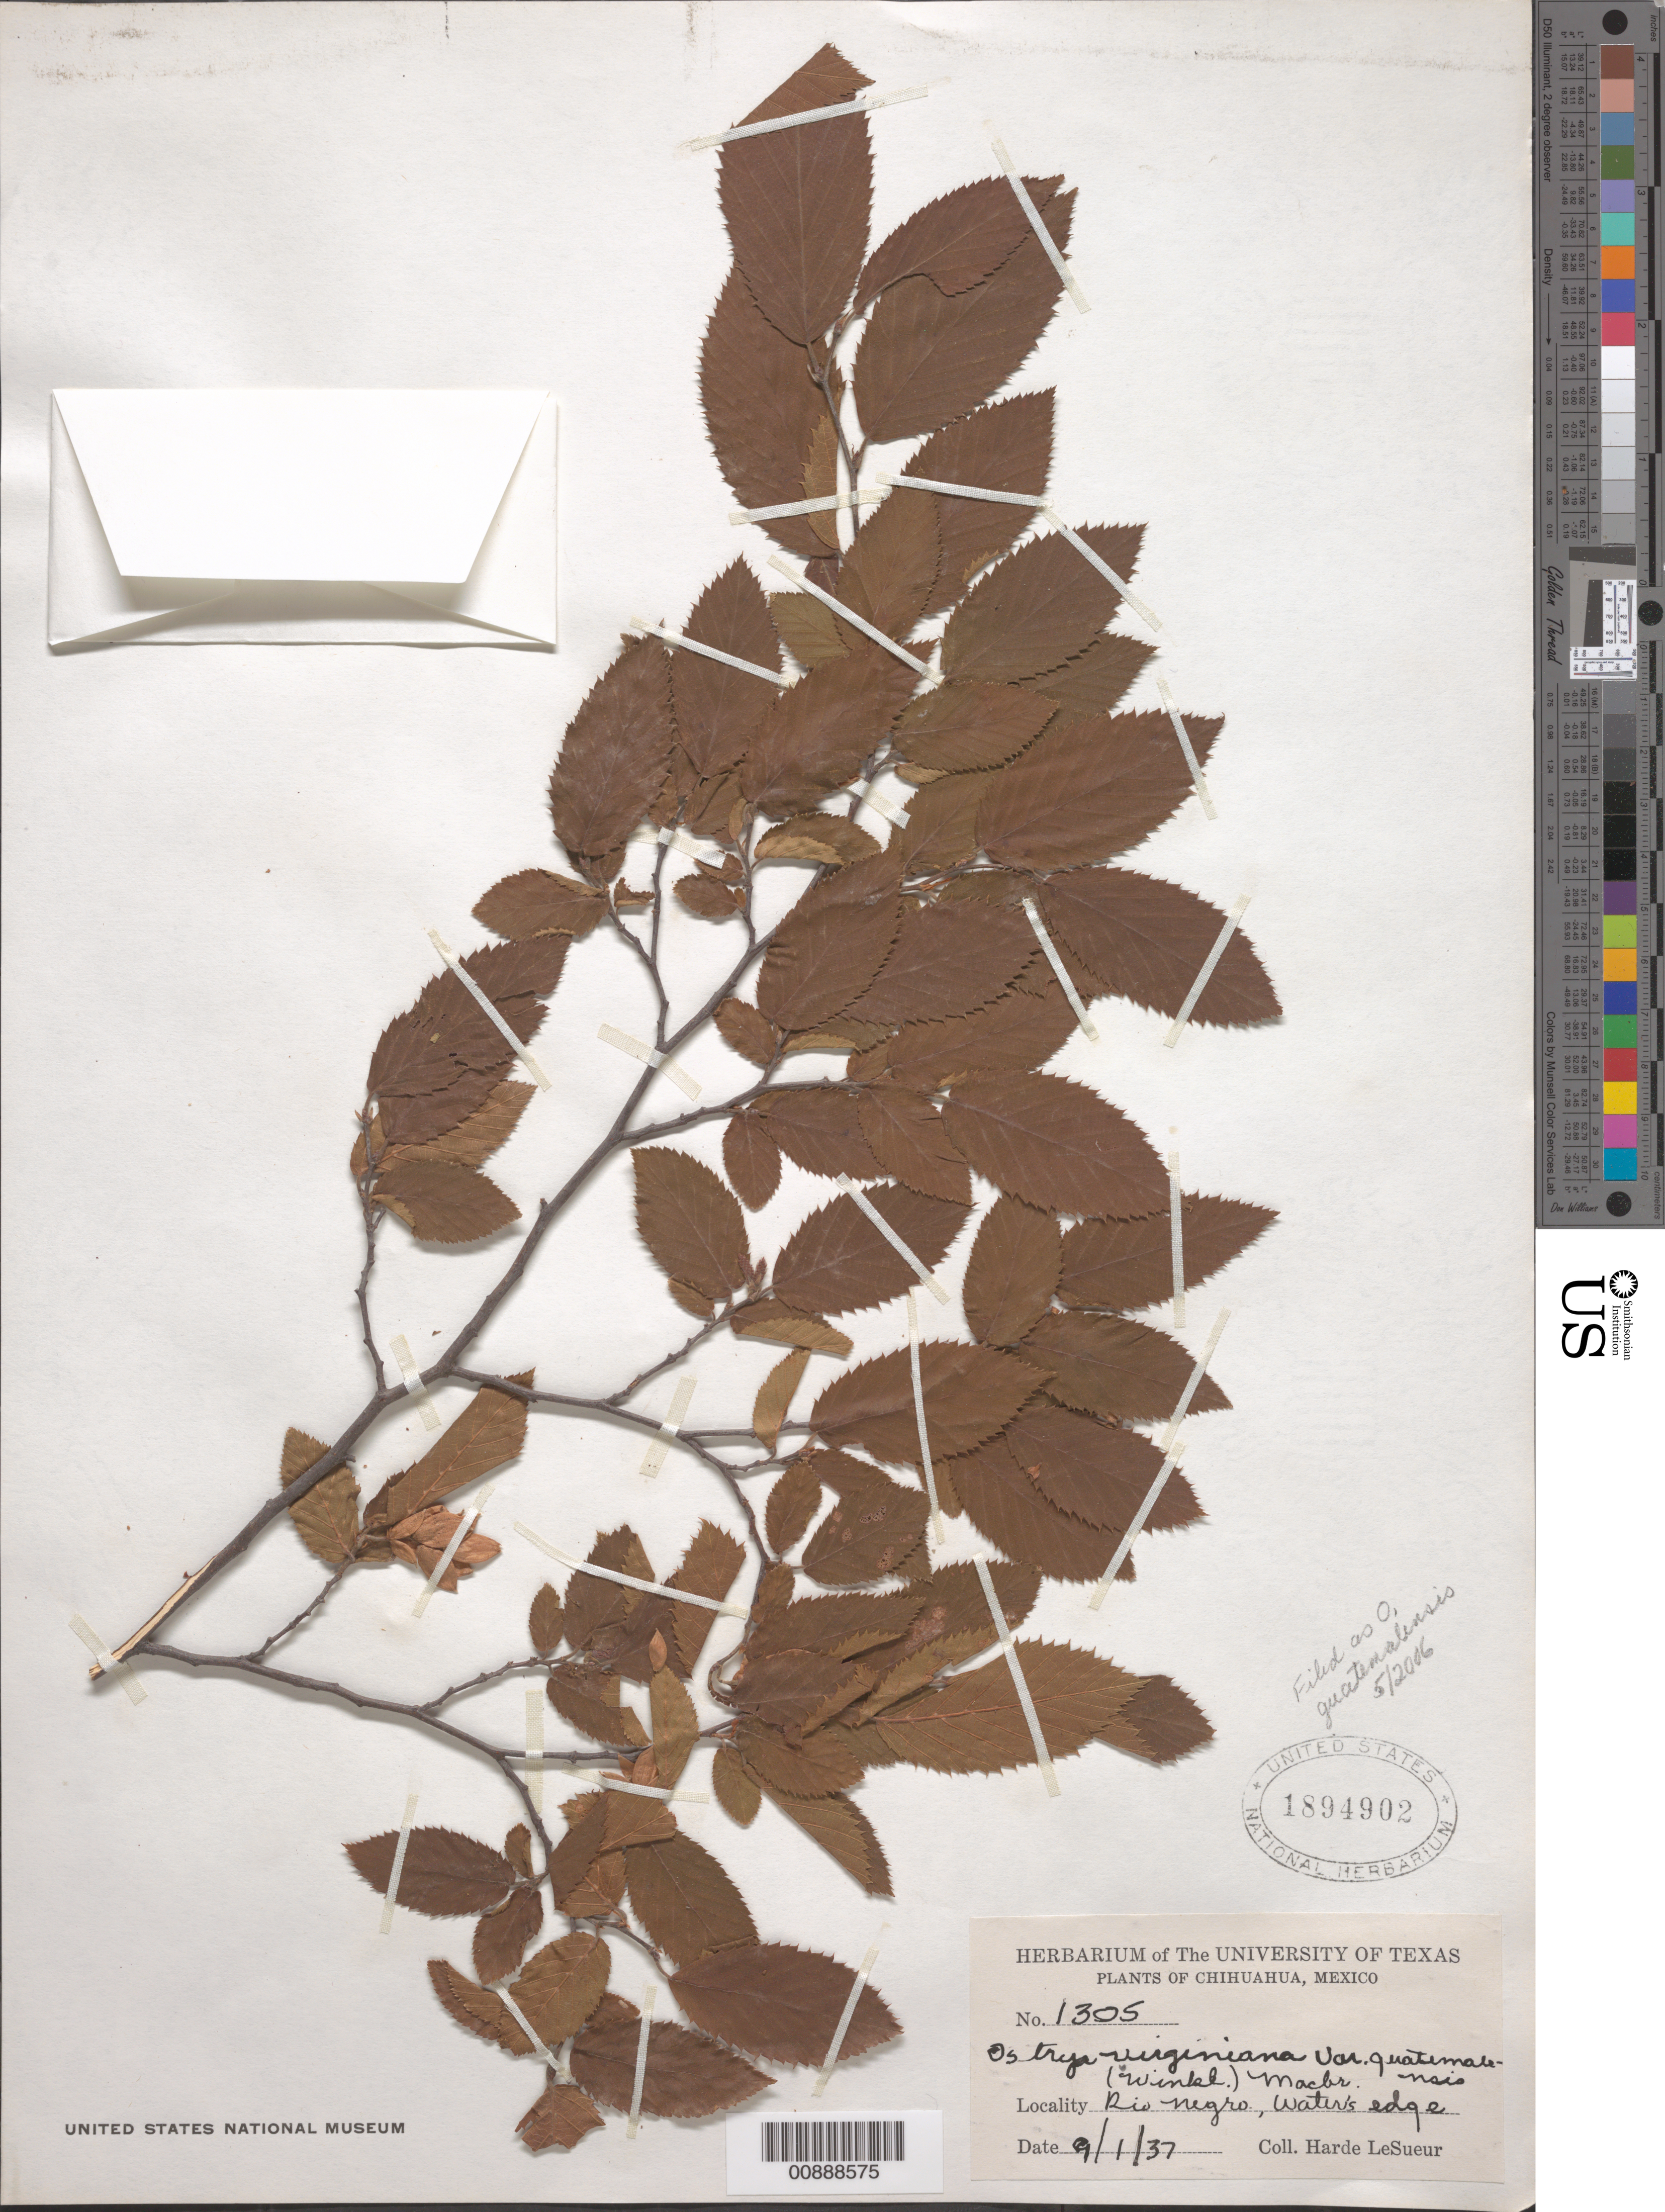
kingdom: Plantae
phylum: Tracheophyta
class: Magnoliopsida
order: Fagales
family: Betulaceae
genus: Ostrya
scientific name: Ostrya guatemalensis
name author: (H.J.P. Winkl.) Rose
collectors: D. H. LeSueur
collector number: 1305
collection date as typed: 01 Sep 1937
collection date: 1937-09-01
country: Mexico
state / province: Chihuahua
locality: Río Negro, Chihuahua.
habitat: Water's edge.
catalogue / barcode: US 1894902